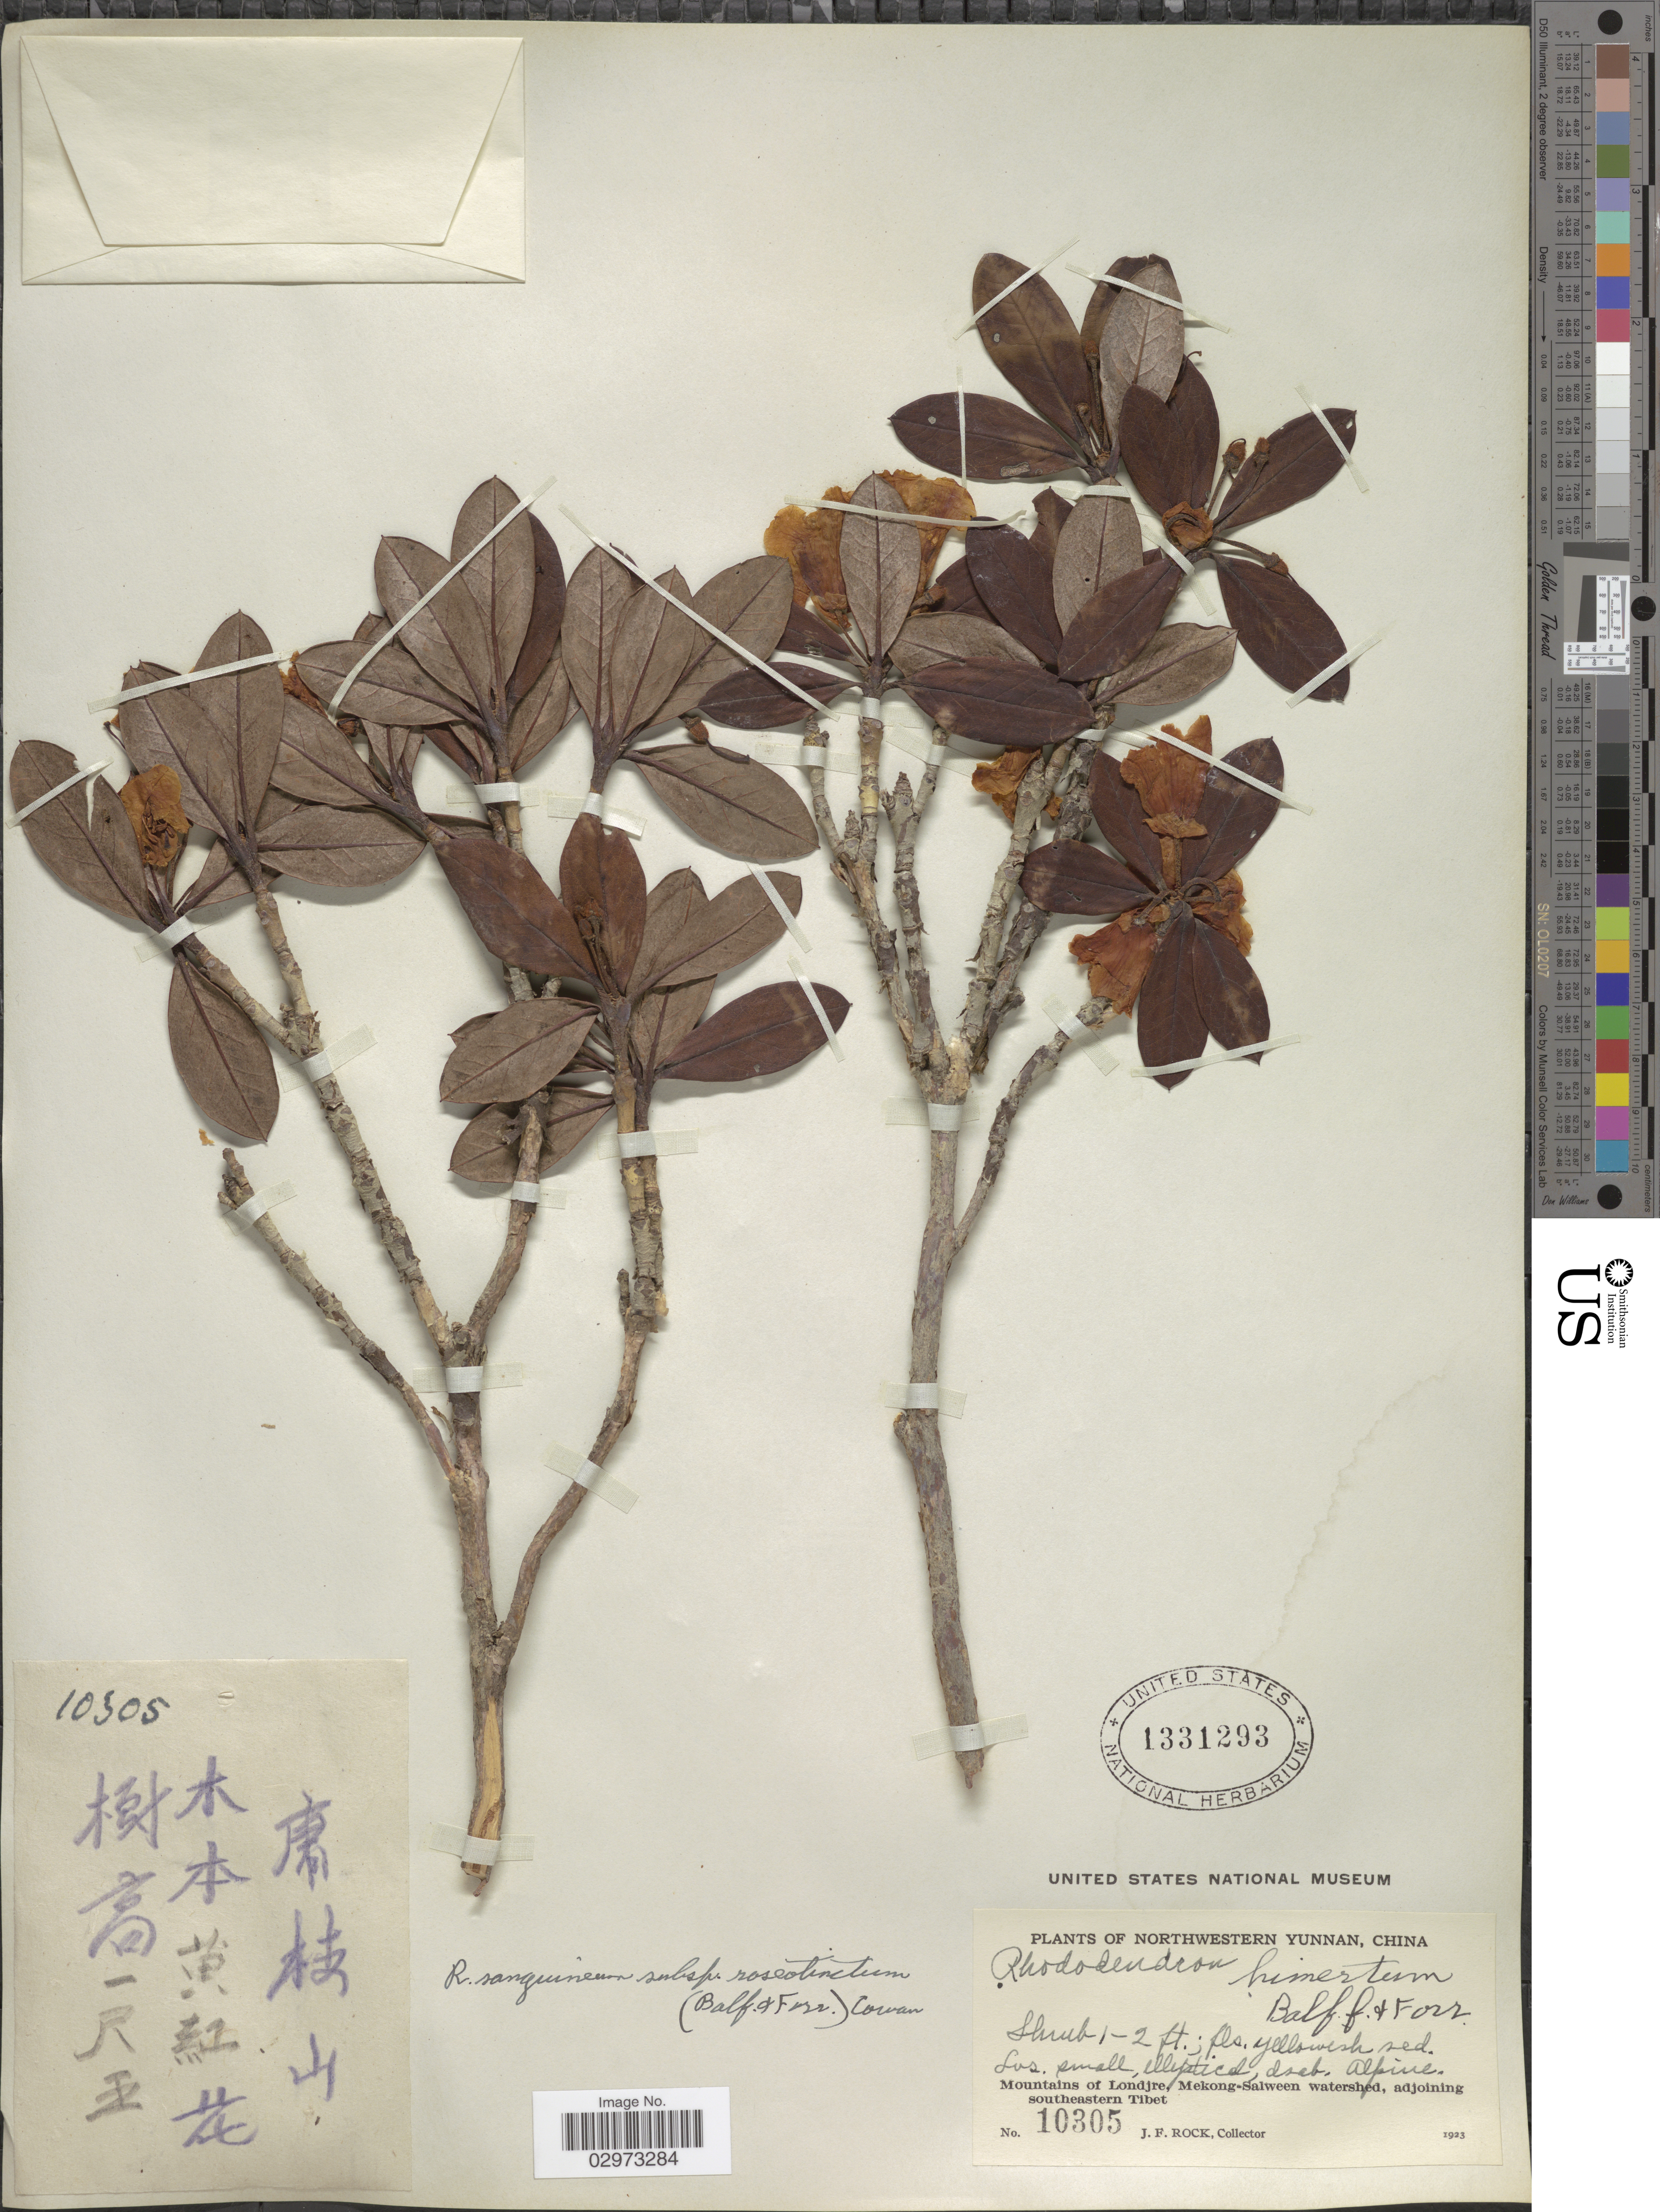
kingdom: Plantae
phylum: Tracheophyta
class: Magnoliopsida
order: Ericales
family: Ericaceae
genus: Rhododendron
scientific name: Rhododendron sanguineum subsp. roseotinctum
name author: (Balf. f. & Forrest) Cowan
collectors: J. Rock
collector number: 10305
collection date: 1923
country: China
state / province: Yunnan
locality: Northwestern Yunnan. Alpine. Mountains of Londjre, Mekong-Salween watershed, adjoining southeastern Tibet.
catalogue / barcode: US 1331293